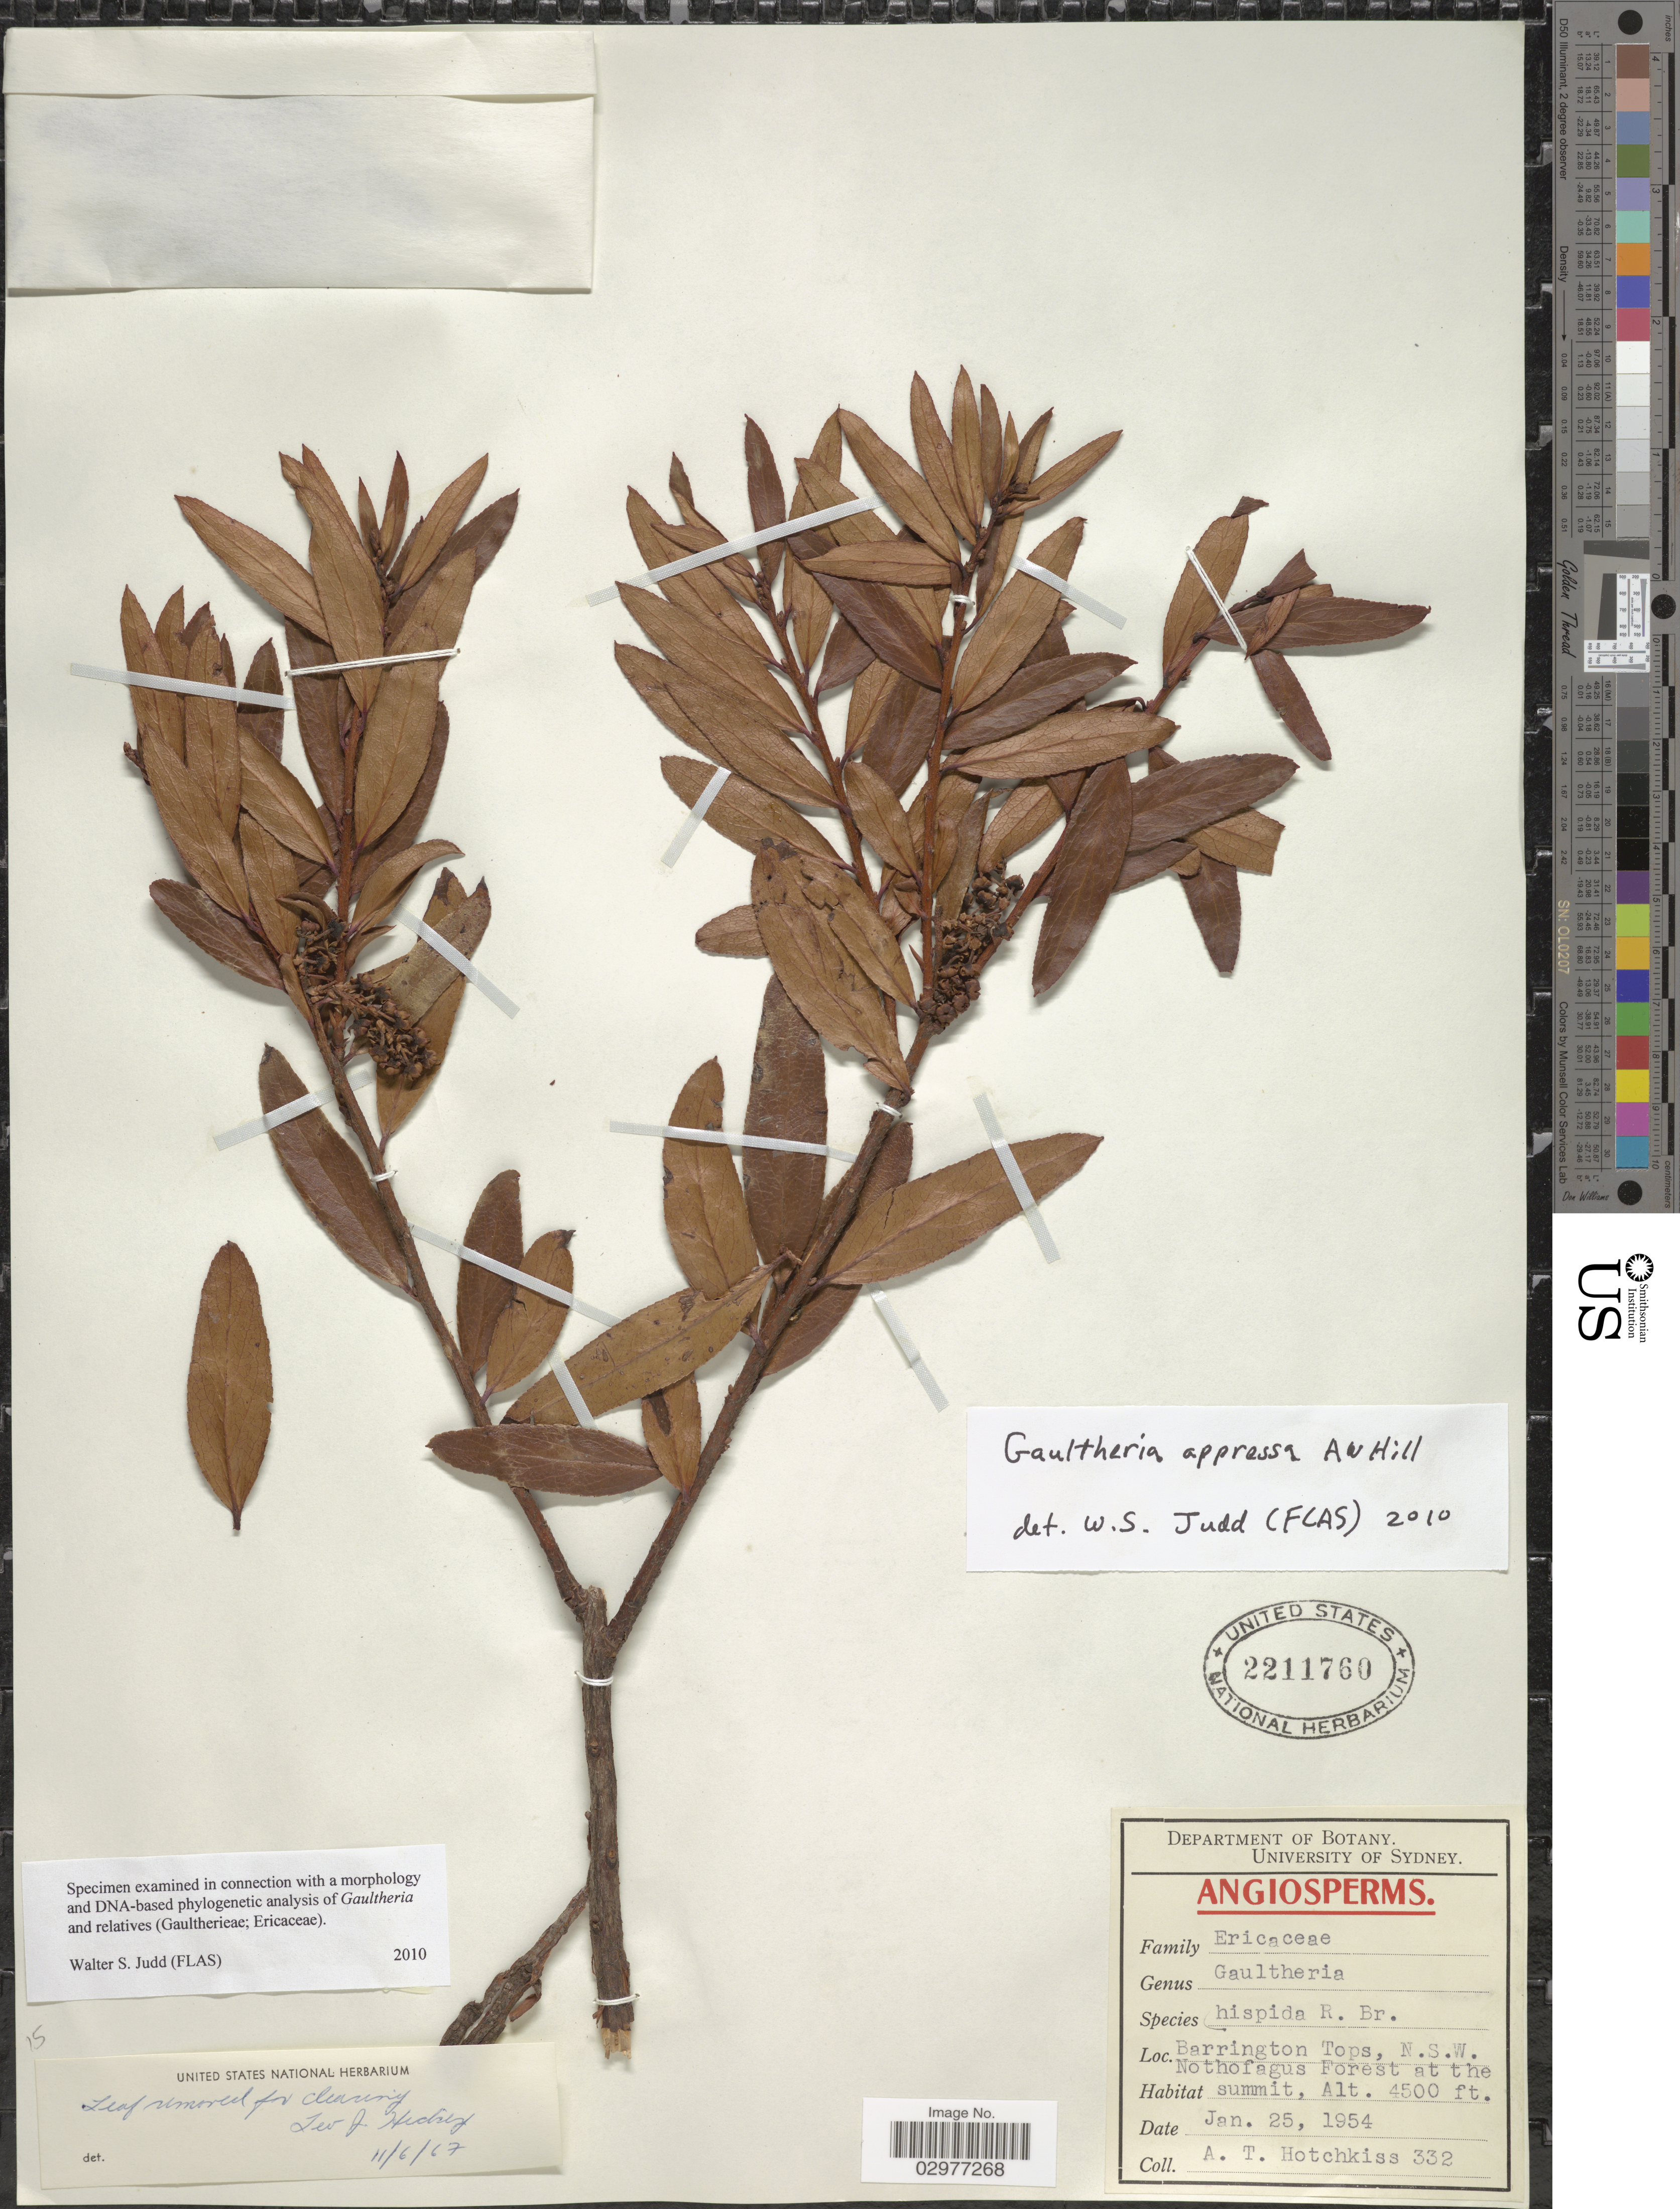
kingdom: Plantae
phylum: Tracheophyta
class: Magnoliopsida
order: Ericales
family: Ericaceae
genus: Gaultheria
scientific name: Gaultheria appressa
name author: A.W. Hill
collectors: A. Hotchkiss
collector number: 332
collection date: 1954-01-25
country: Australia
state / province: New South Wales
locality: Barrington Tops, Northofagus Forest at the summit.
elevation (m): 1372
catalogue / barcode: US 2211760